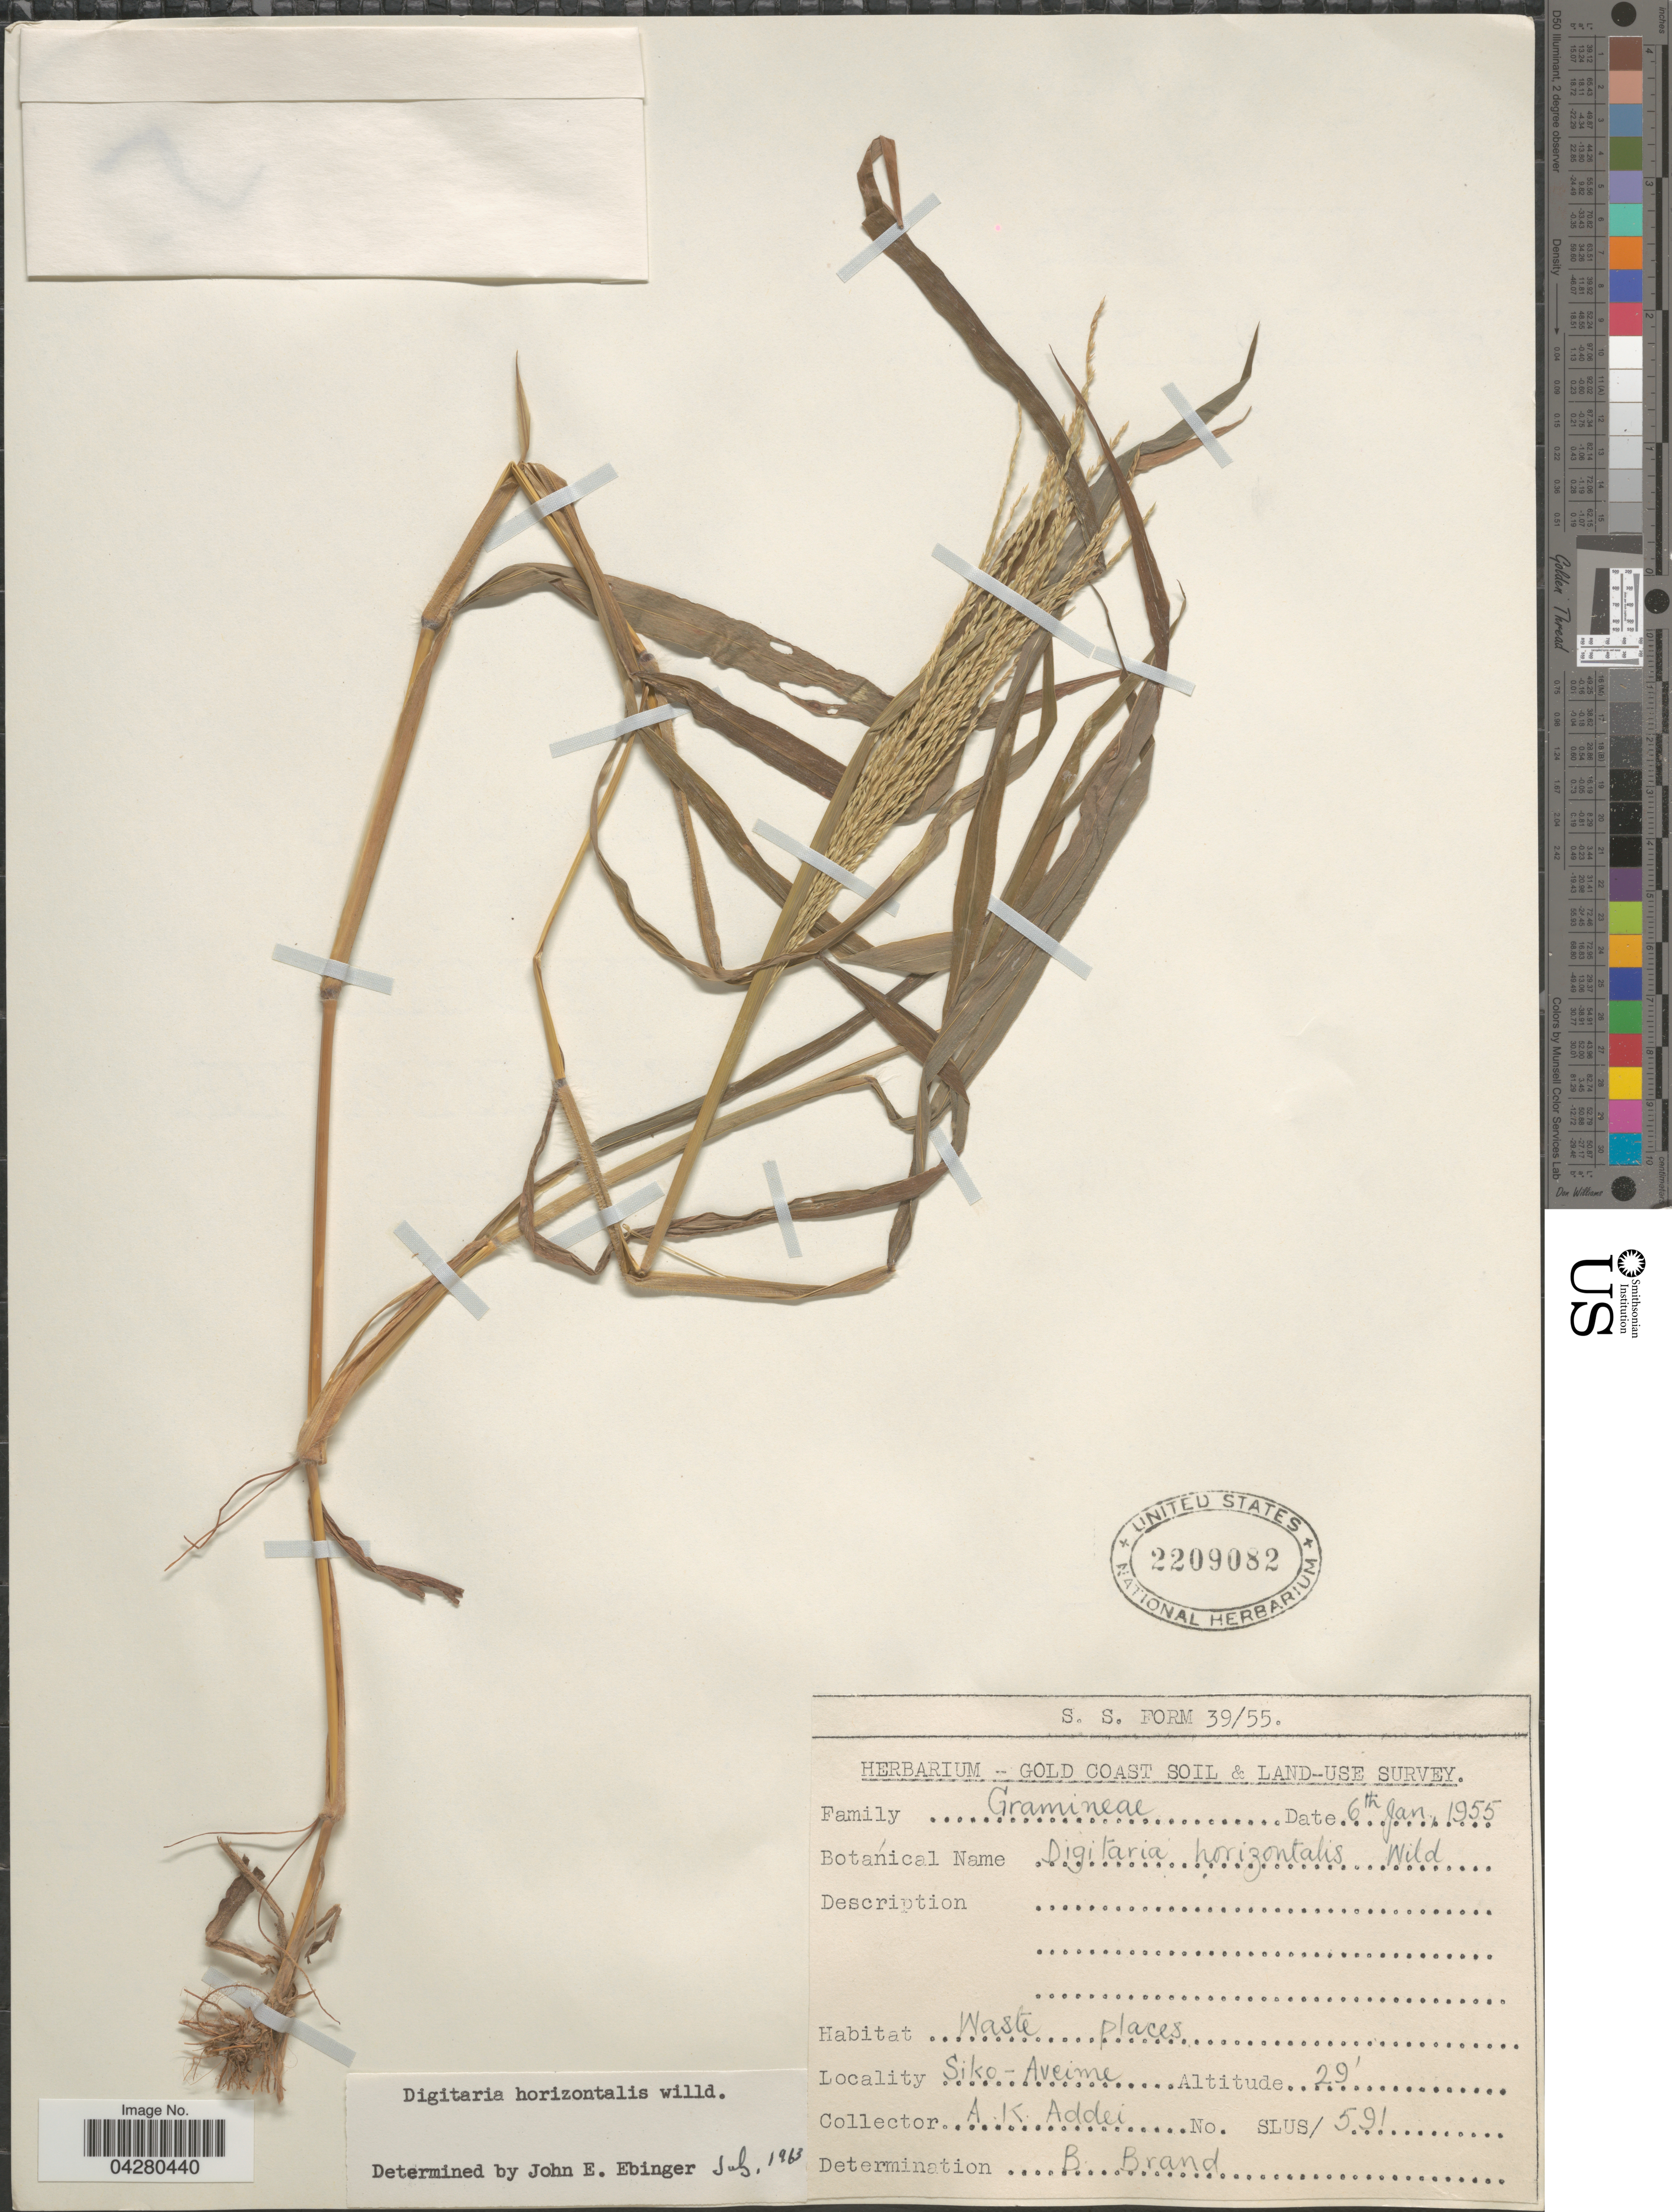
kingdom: Plantae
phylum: Tracheophyta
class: Liliopsida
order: Poales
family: Poaceae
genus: Digitaria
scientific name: Digitaria horizontalis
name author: Willd.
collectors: A. Addei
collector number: SLUS/591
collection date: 1955-01-06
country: Ghana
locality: Gold Coast Soil & Land-Use Survey. Siko-Aveime.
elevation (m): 9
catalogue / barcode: US 2209082